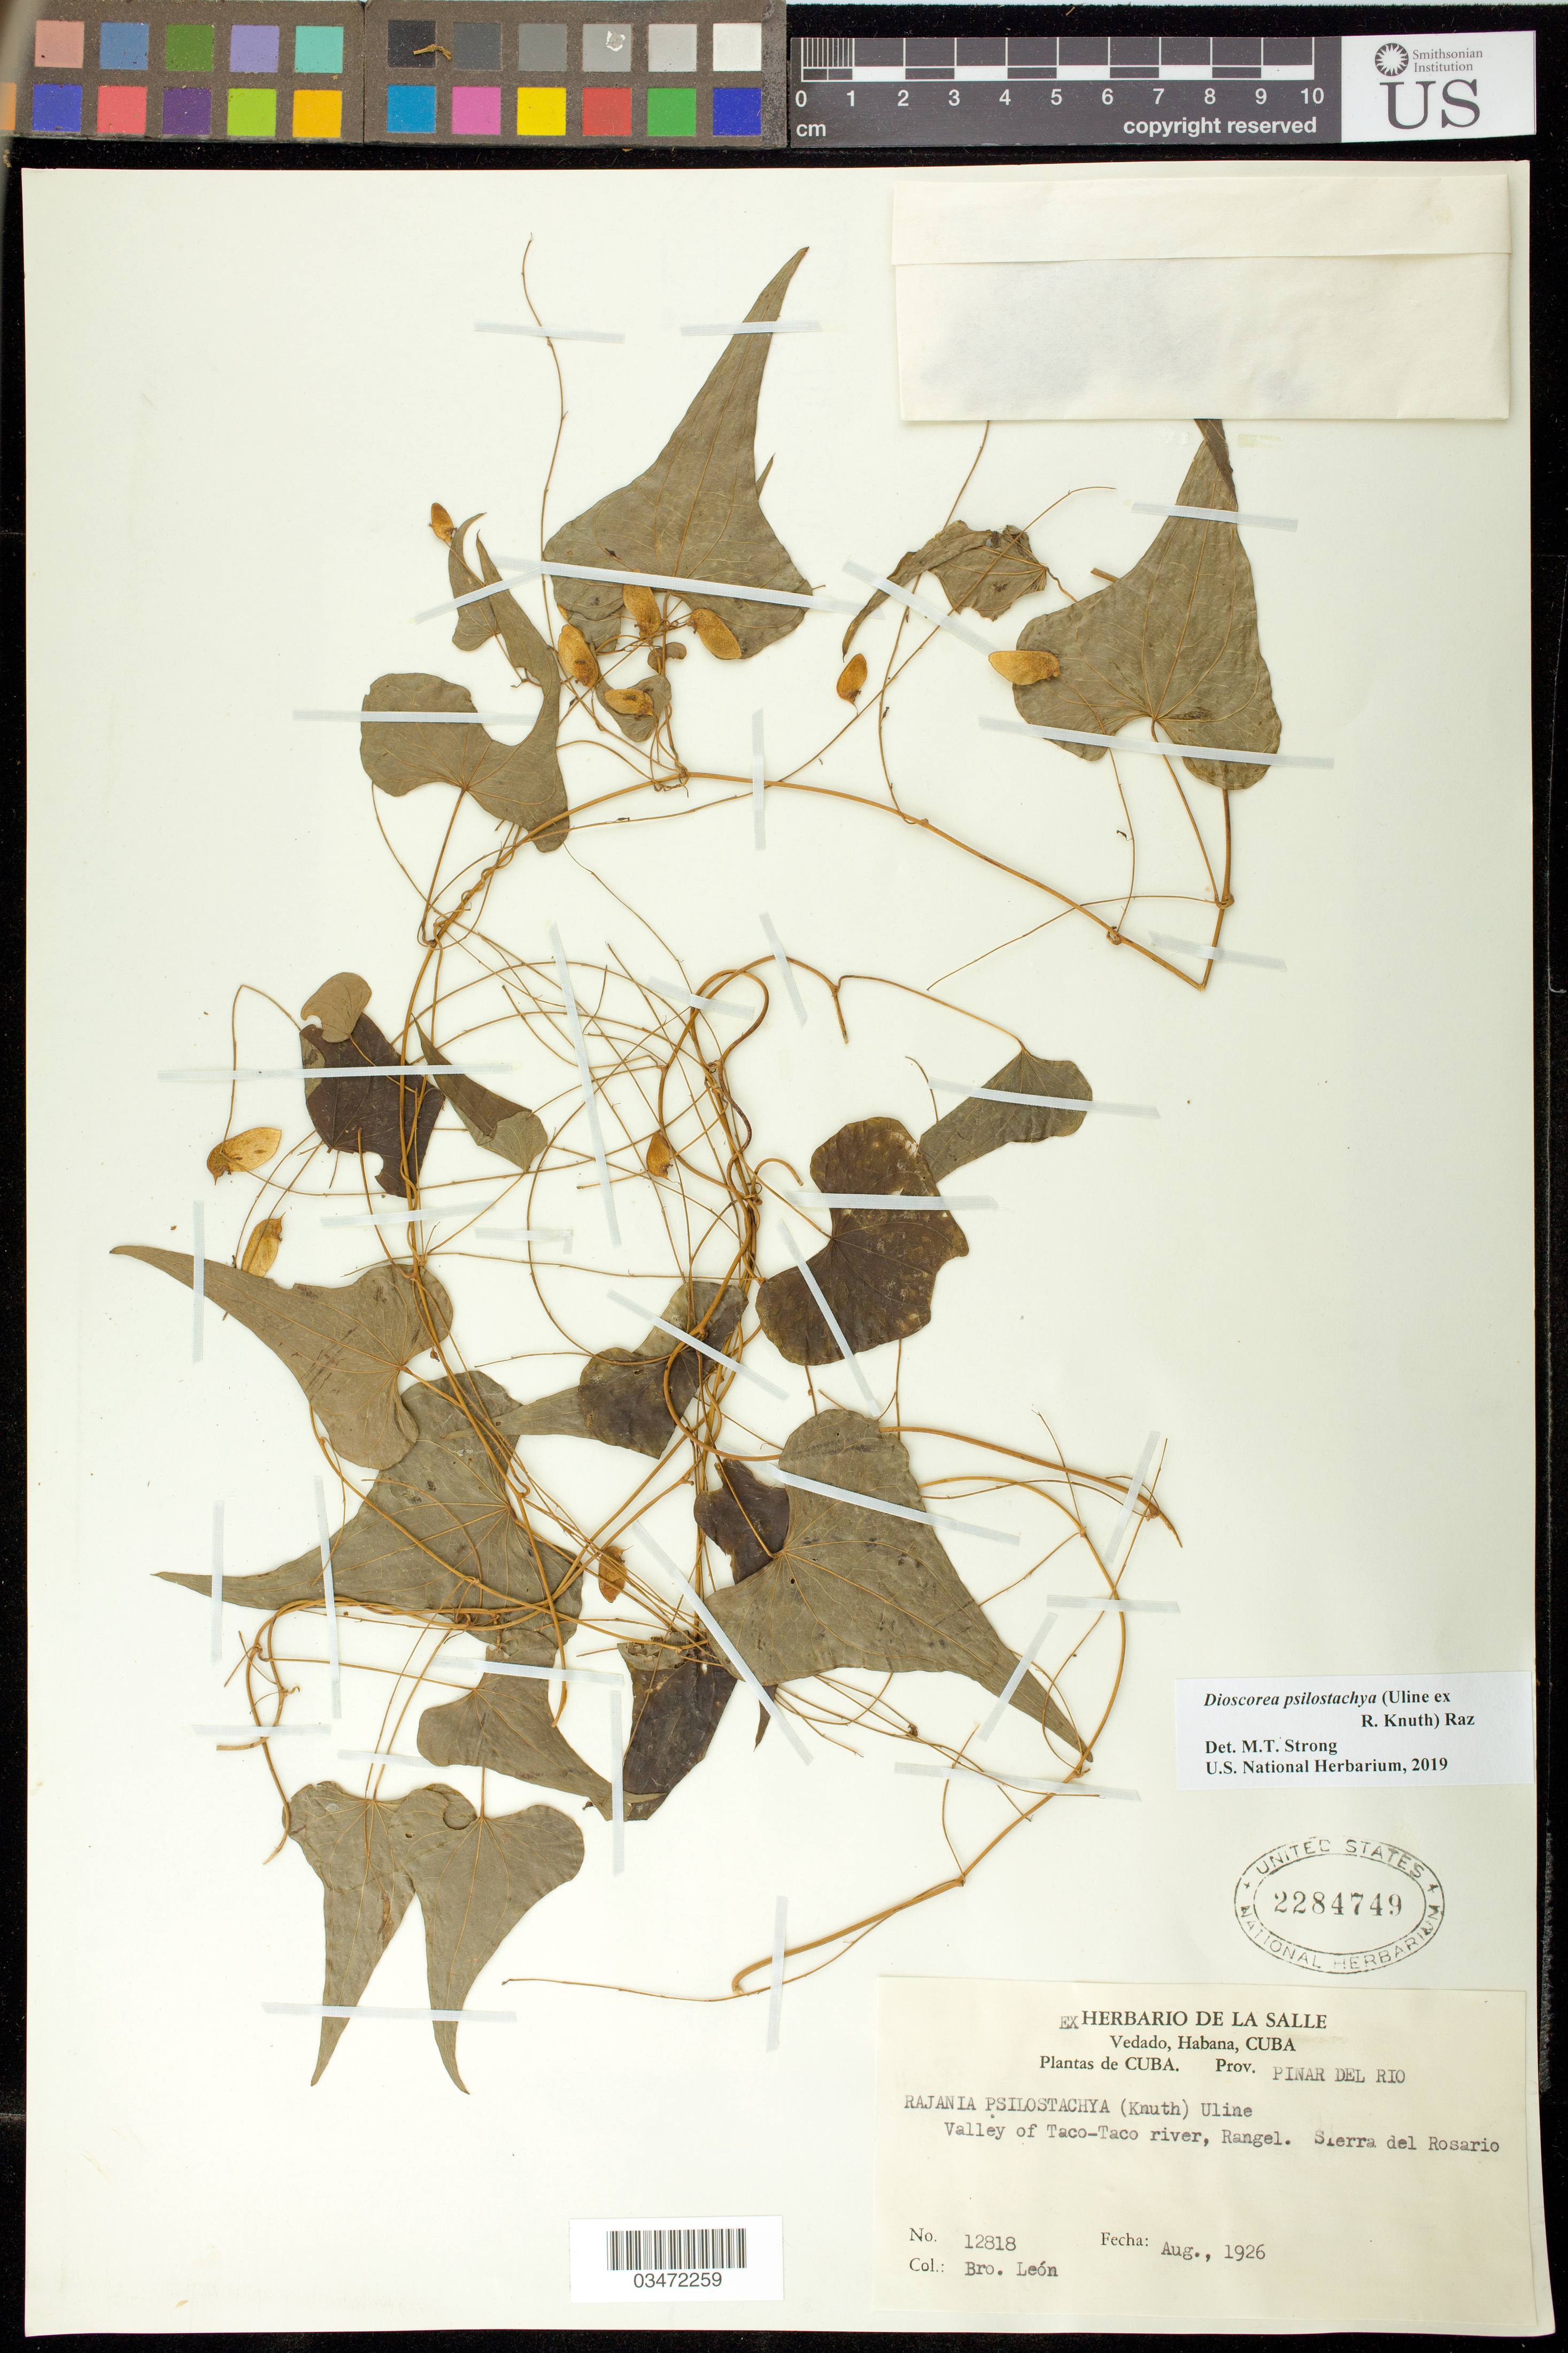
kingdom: Plantae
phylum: Tracheophyta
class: Liliopsida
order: Dioscoreales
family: Dioscoreaceae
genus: Dioscorea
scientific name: Dioscorea psilostachya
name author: (Kunth) Raz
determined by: Strong, M. T., (US), Smithsonian Institution - National Museum of Natural History (UNITED STATES)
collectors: Bro. León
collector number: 12818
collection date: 1926-08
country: Cuba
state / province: Pinar del Río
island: Cuba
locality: Sierra del Rosario, Rangel, valley of Taco-Taco River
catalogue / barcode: US 2284749